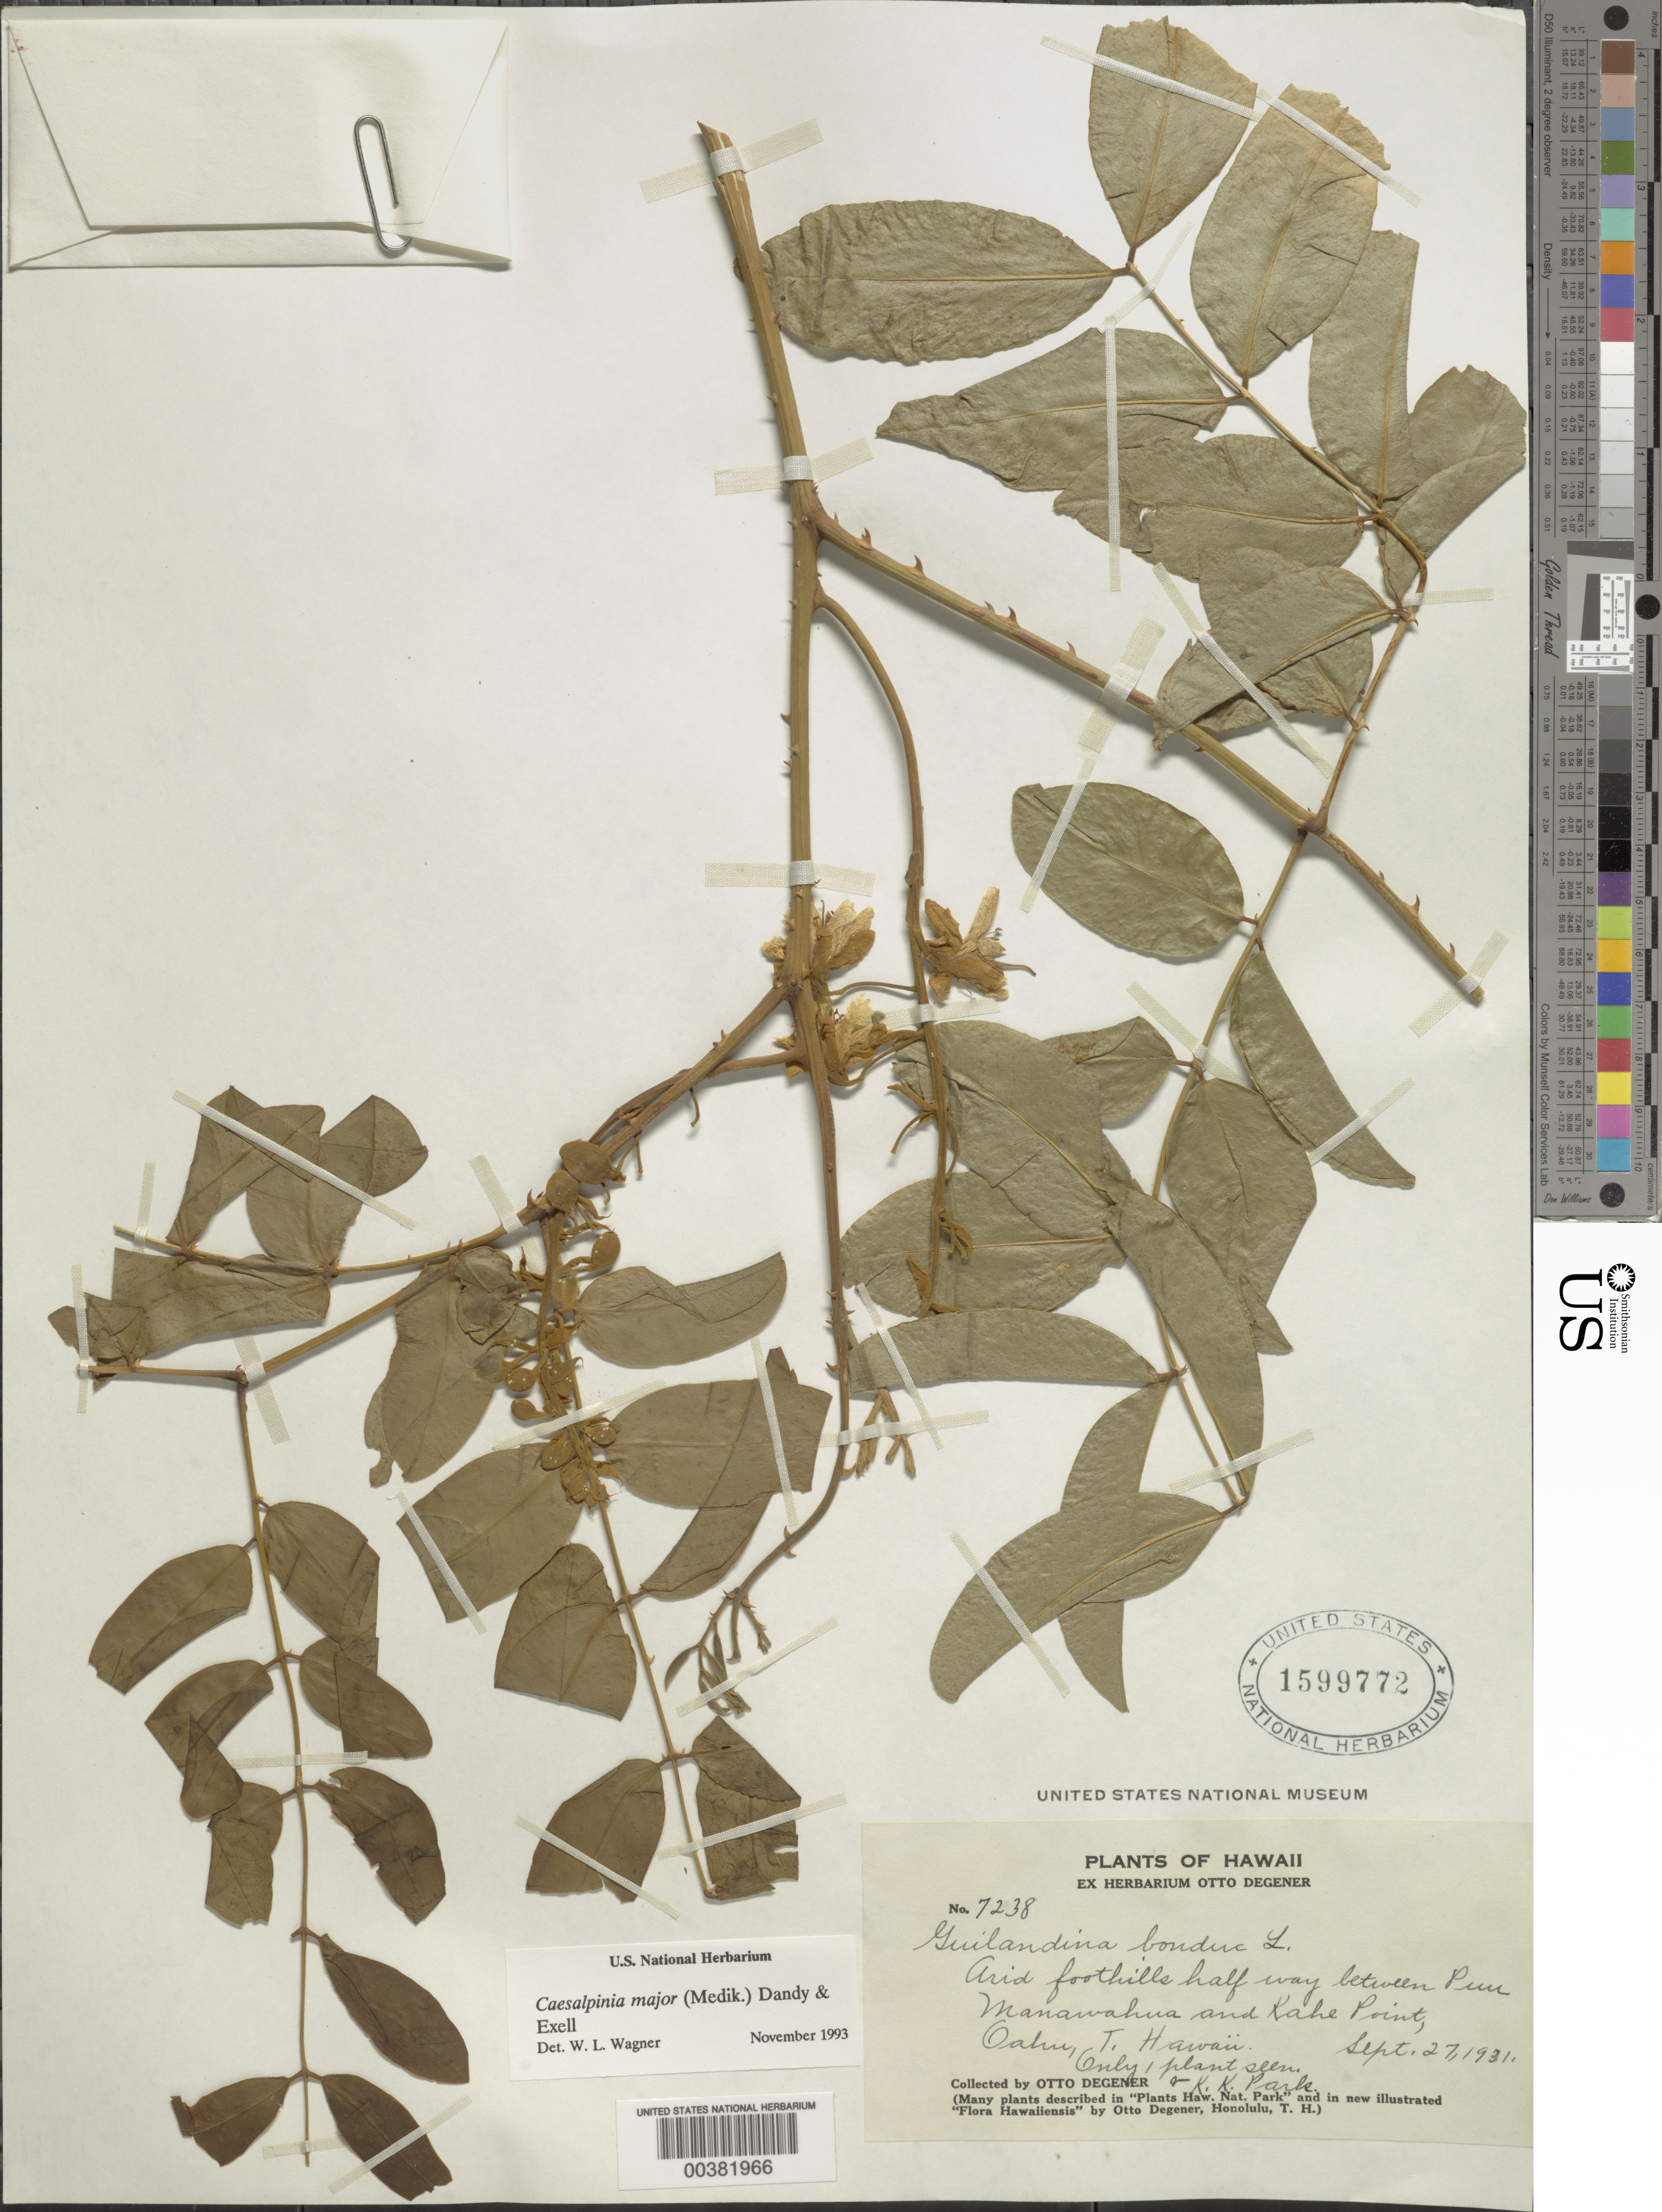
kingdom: Plantae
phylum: Tracheophyta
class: Magnoliopsida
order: Fabales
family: Fabaceae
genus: Guilandina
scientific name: Guilandina major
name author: (Medik.) Small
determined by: Wagner, W. L., (BOT), Smithsonian Institution - National Museum of Natural History (UNITED STATES)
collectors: O. Degener & K. Park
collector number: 7238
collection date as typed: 27 Sep 1931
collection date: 1931-09-27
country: United States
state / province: Hawaii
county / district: Honolulu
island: Oahu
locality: Foothills halfway between pun manawahua and kahe point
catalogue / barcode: US 1599772